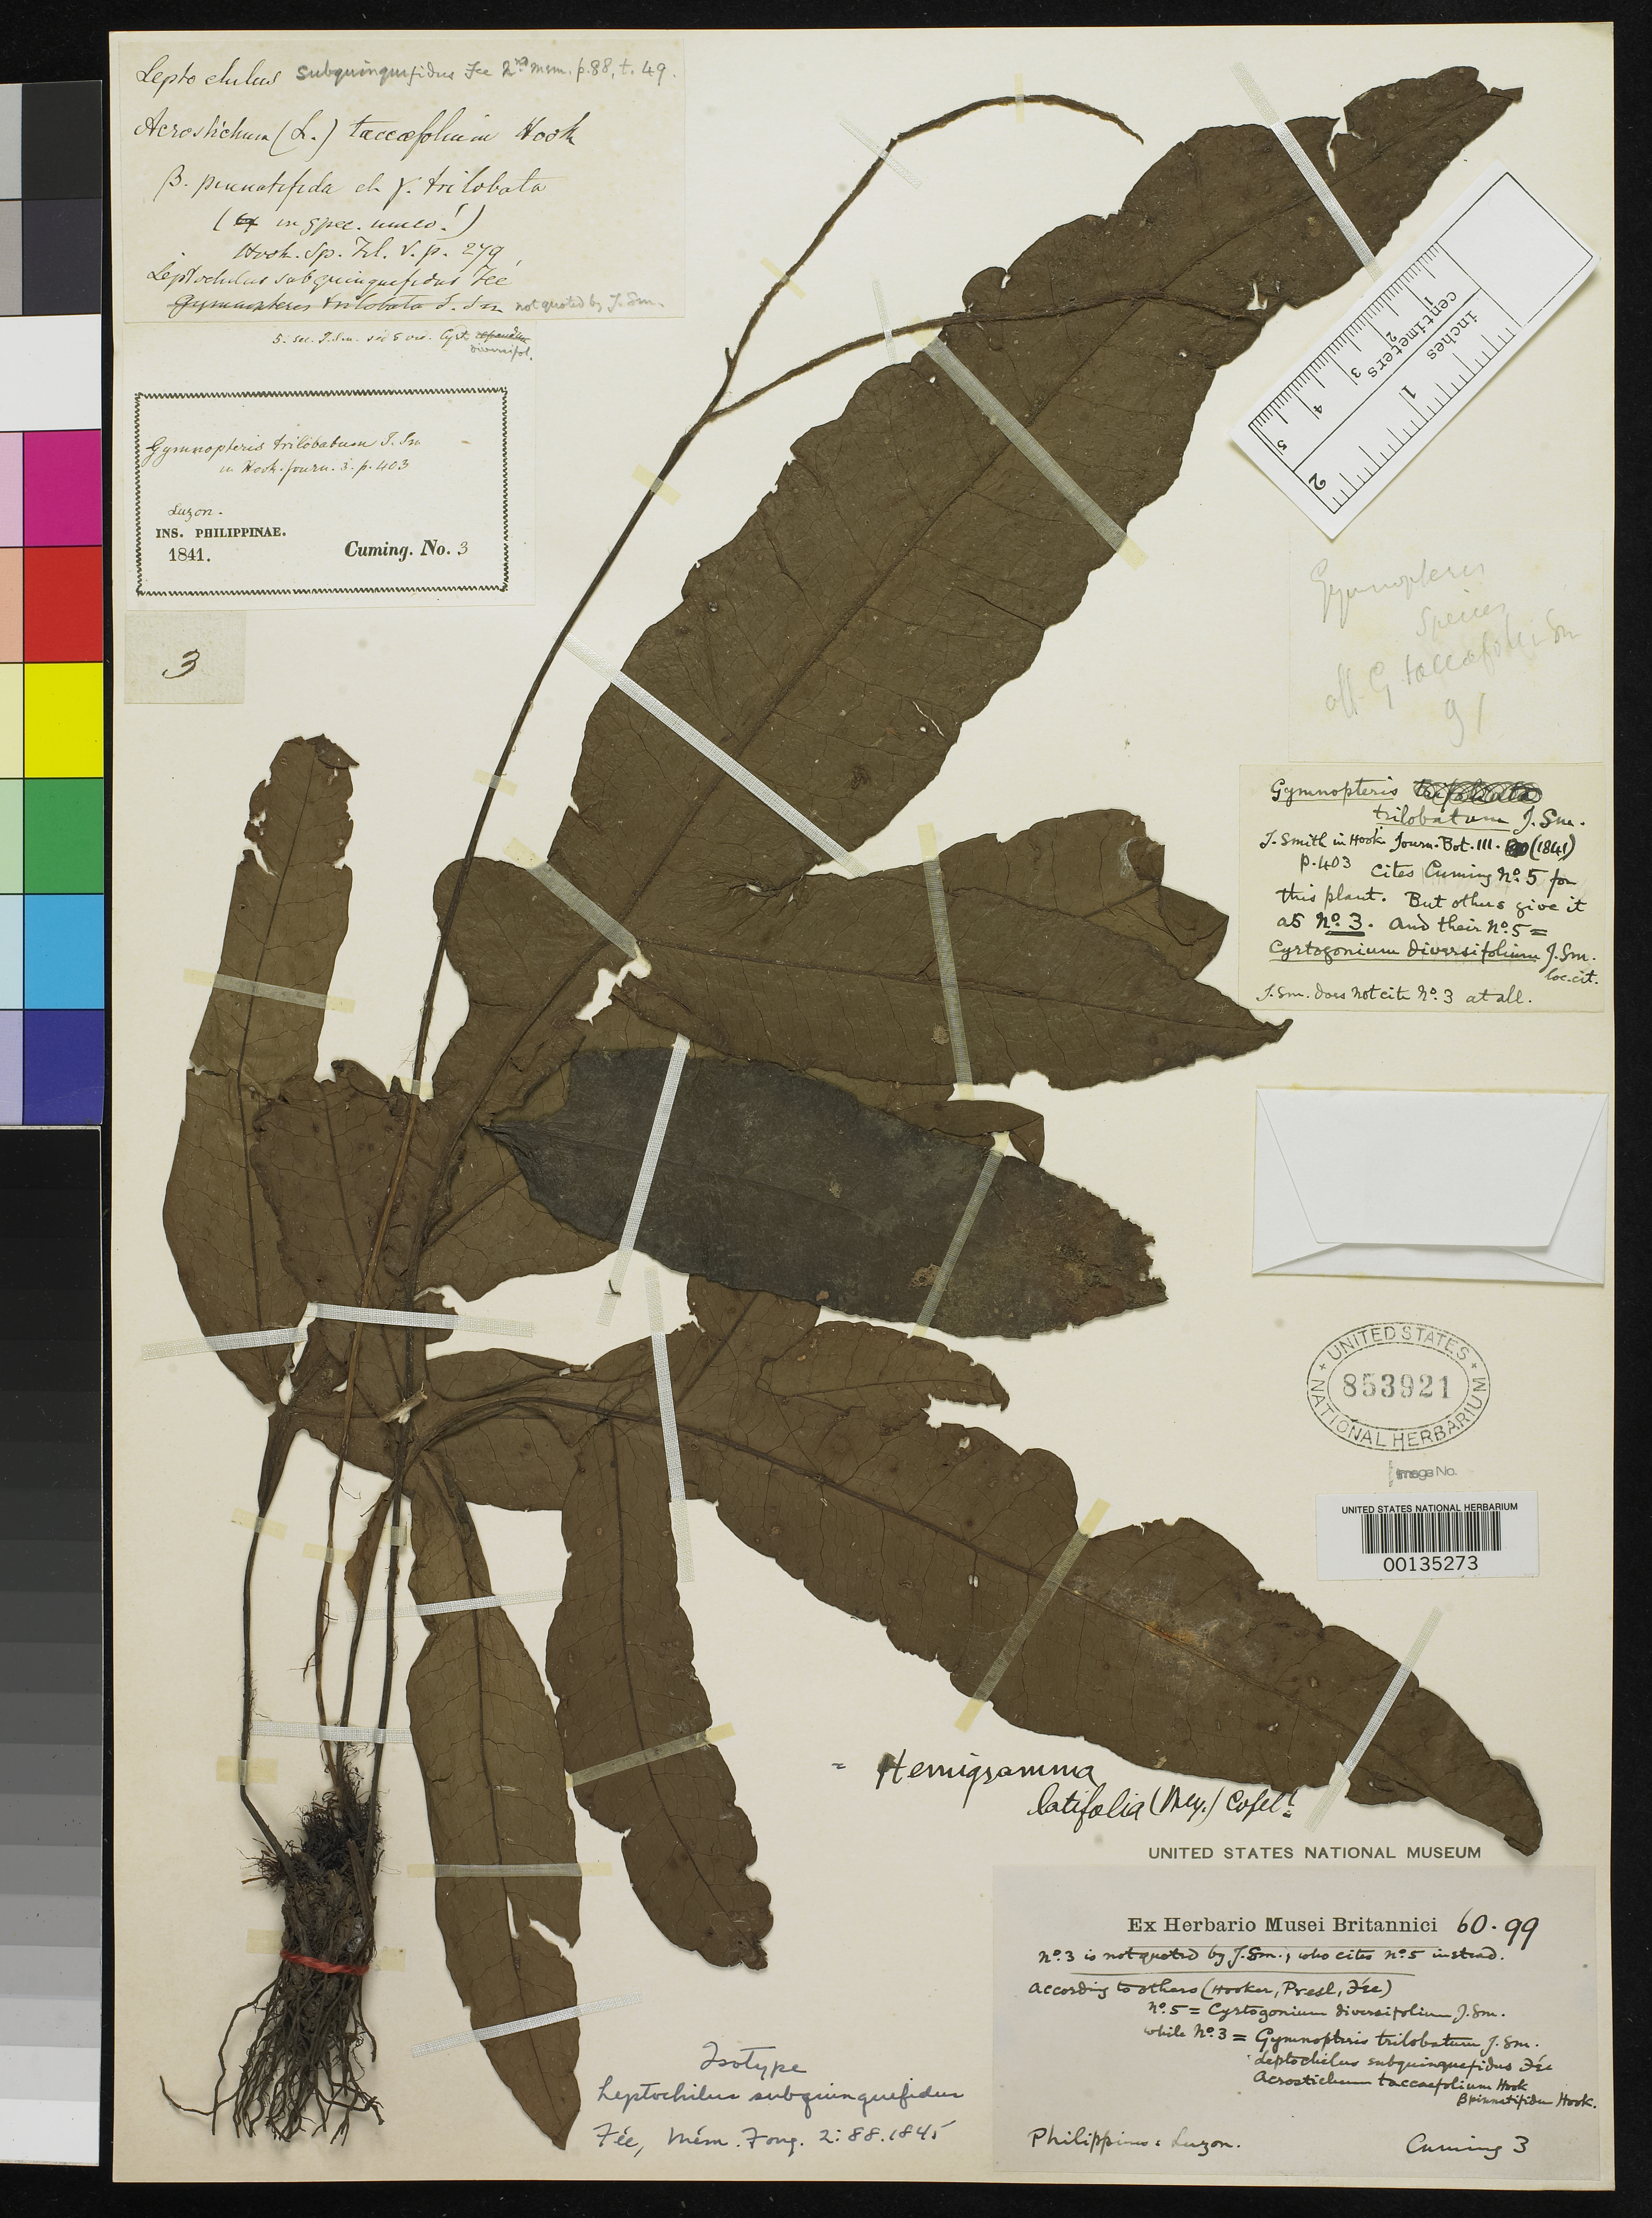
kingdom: Plantae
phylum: Tracheophyta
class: Polypodiopsida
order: Polypodiales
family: Polypodiaceae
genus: Leptochilus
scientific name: Leptochilus subquinguefidus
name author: Fée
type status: Type Collection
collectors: H. Cuming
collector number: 3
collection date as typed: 1841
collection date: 1841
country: Philippines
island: Luzon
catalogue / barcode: US 853921